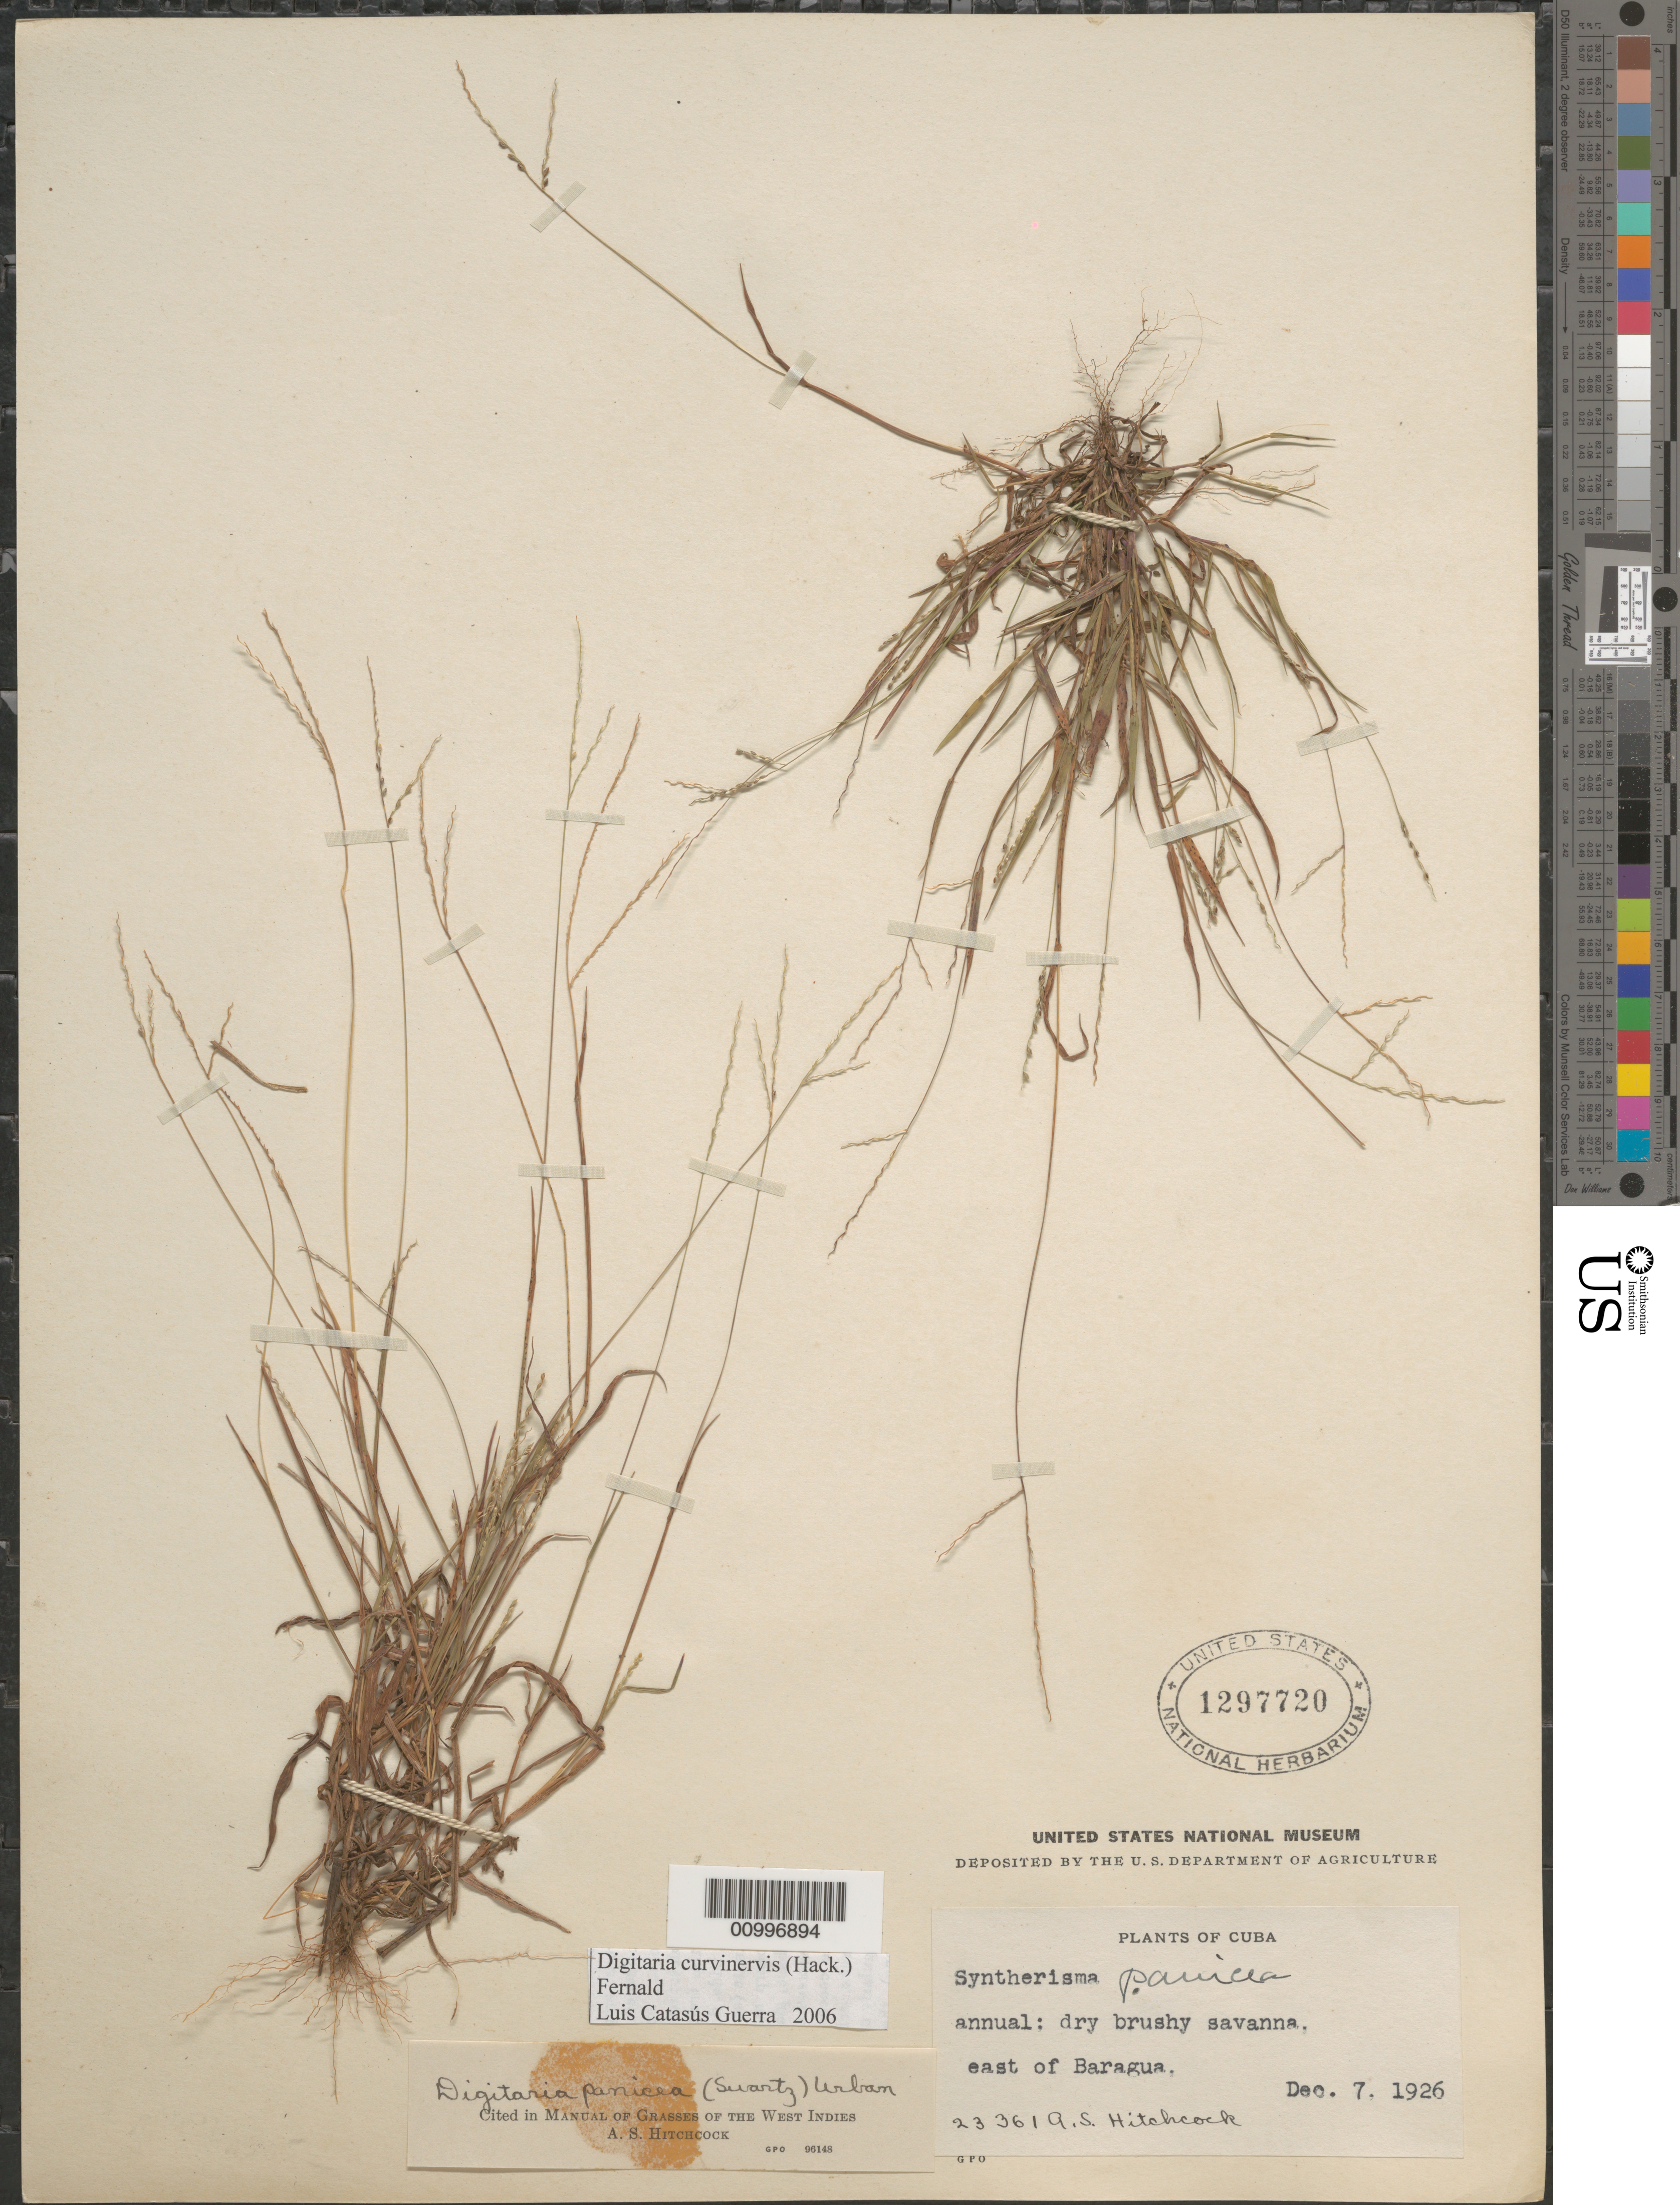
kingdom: Plantae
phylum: Tracheophyta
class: Liliopsida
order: Poales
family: Poaceae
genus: Digitaria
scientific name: Digitaria curvinervis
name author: (Hack.) Fernald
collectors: A. S. Hitchcock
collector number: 23361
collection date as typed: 07 Dec 1926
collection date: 1926-12-07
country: Cuba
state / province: Camagüey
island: Cuba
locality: east of Baragua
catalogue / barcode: US 1297720